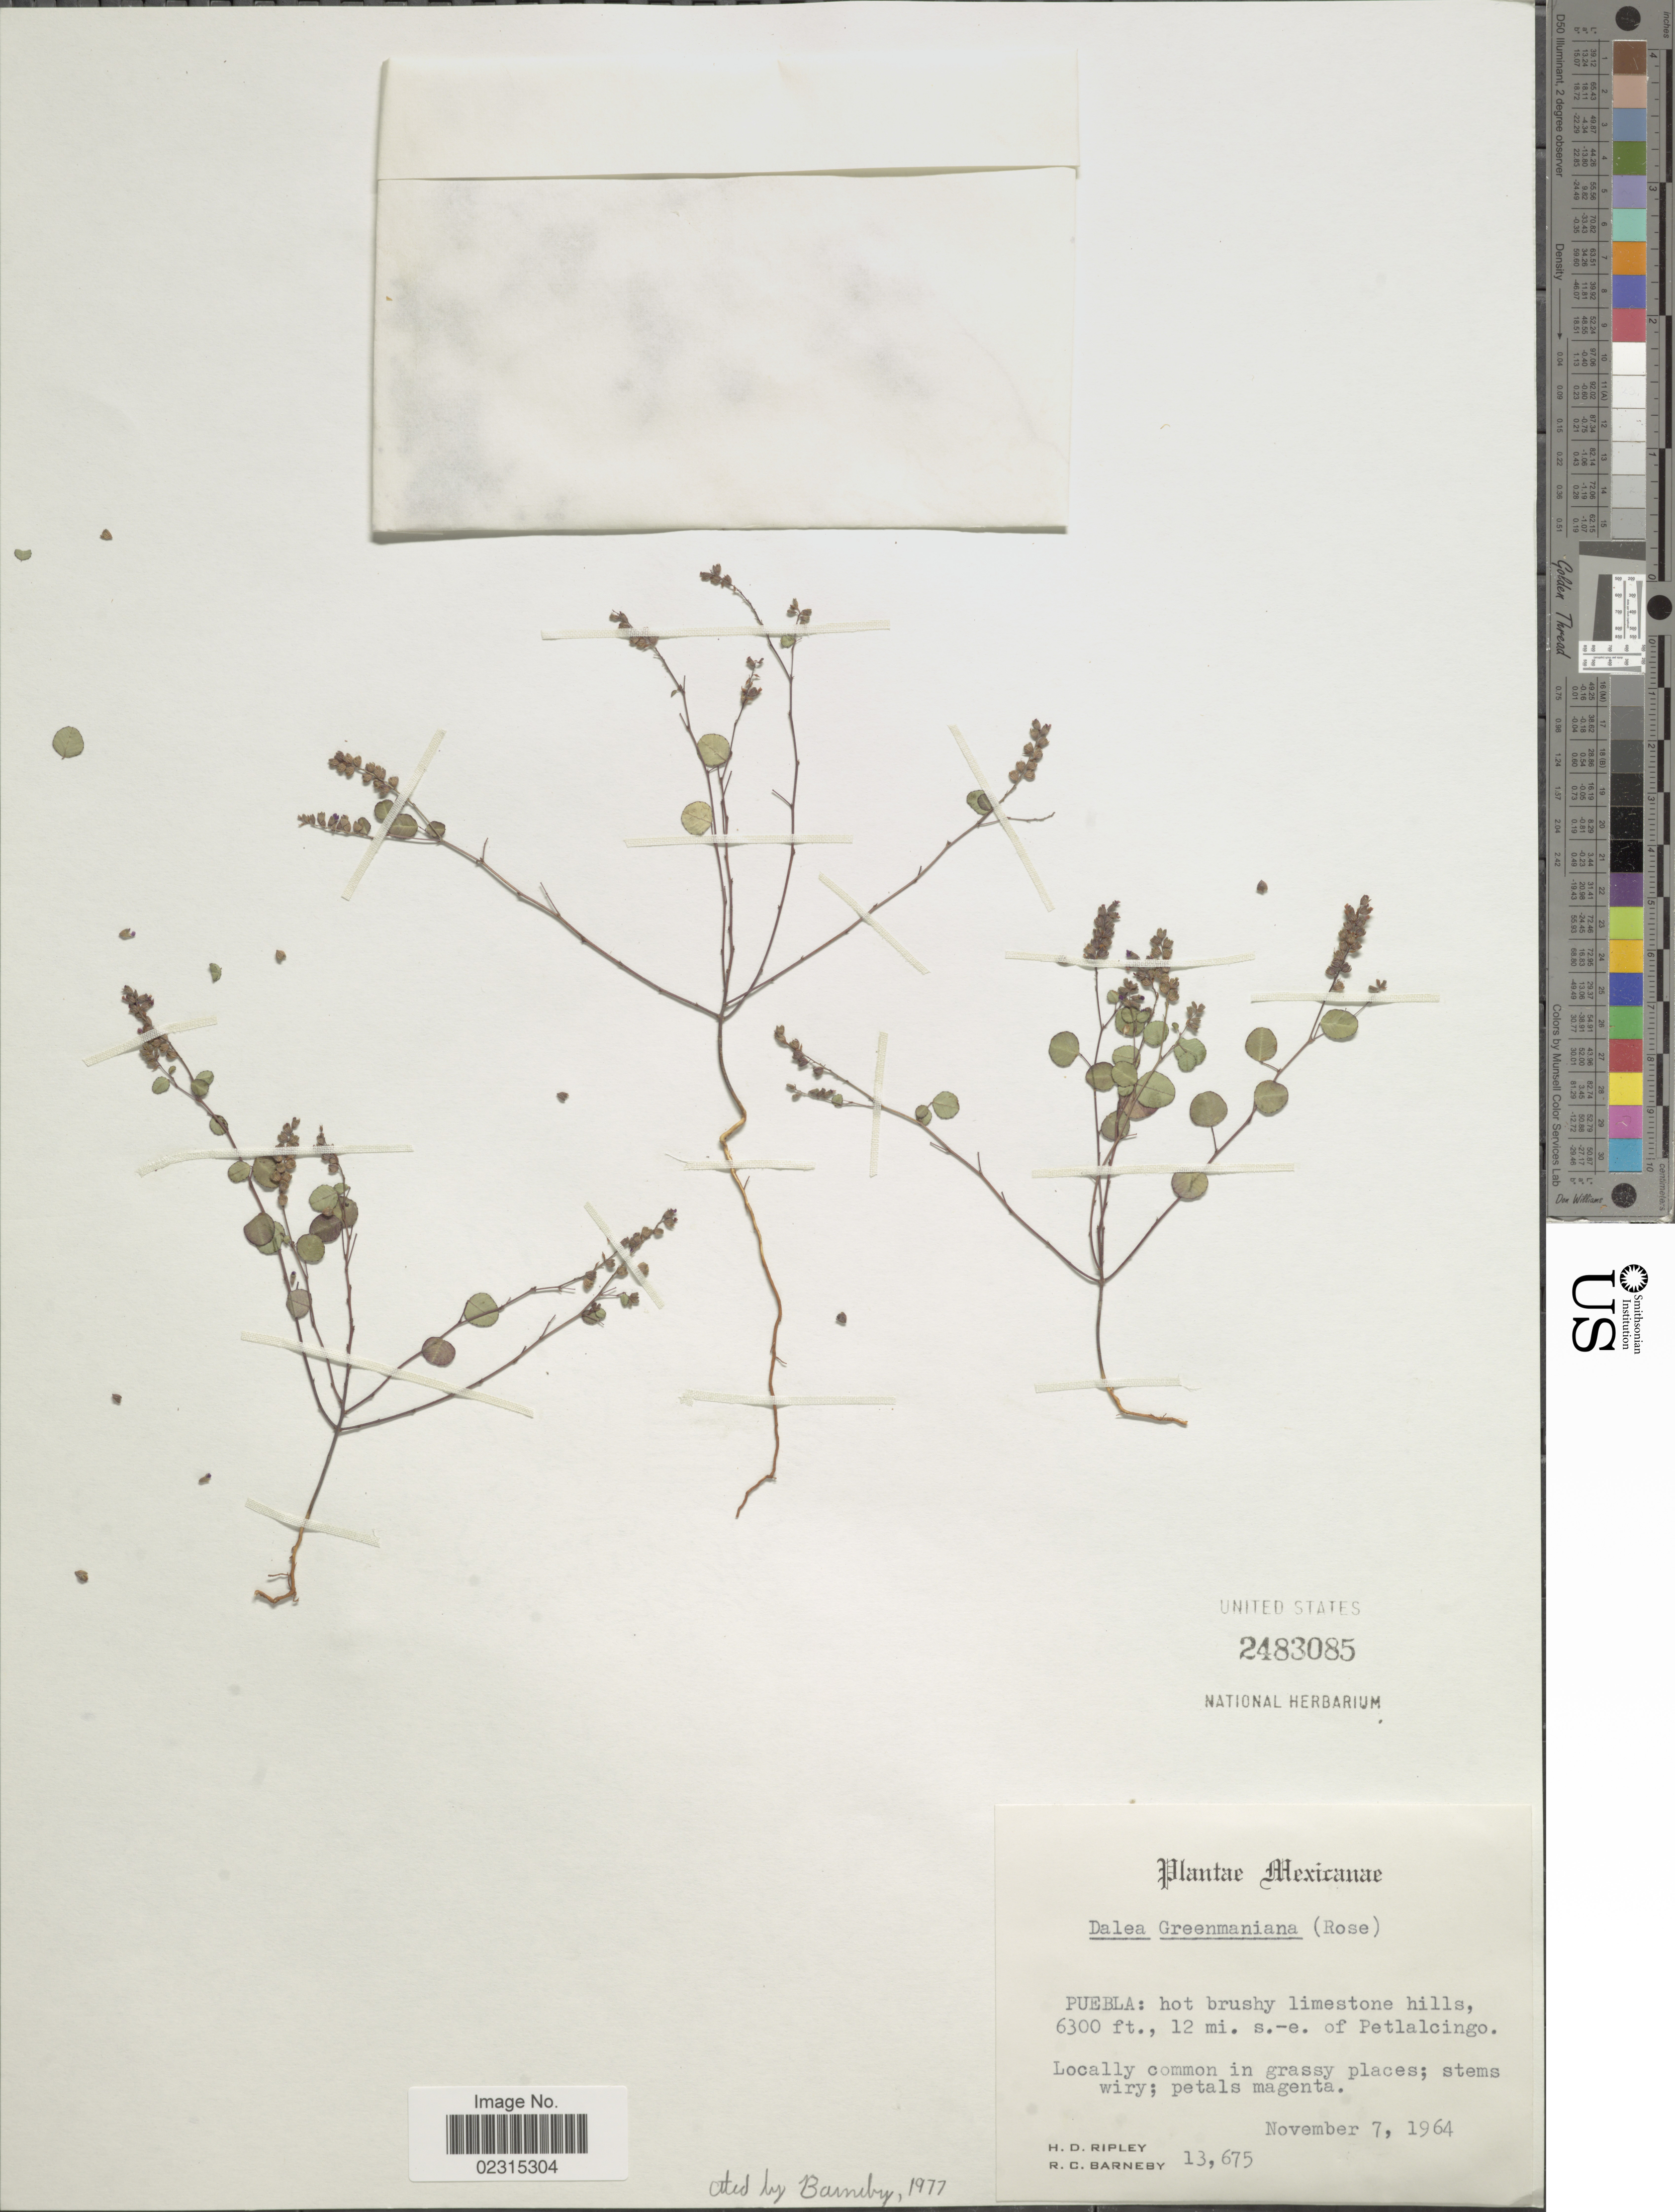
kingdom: Plantae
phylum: Tracheophyta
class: Magnoliopsida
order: Fabales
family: Fabaceae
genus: Marina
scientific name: Marina greenmaniana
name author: (Rose) Barneby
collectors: H. Ripley & R. C. Barneby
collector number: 13675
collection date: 1964-11-07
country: Mexico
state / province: Puebla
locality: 12 mi s.-e of Petlalcingo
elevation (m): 1920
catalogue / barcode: US 2483085